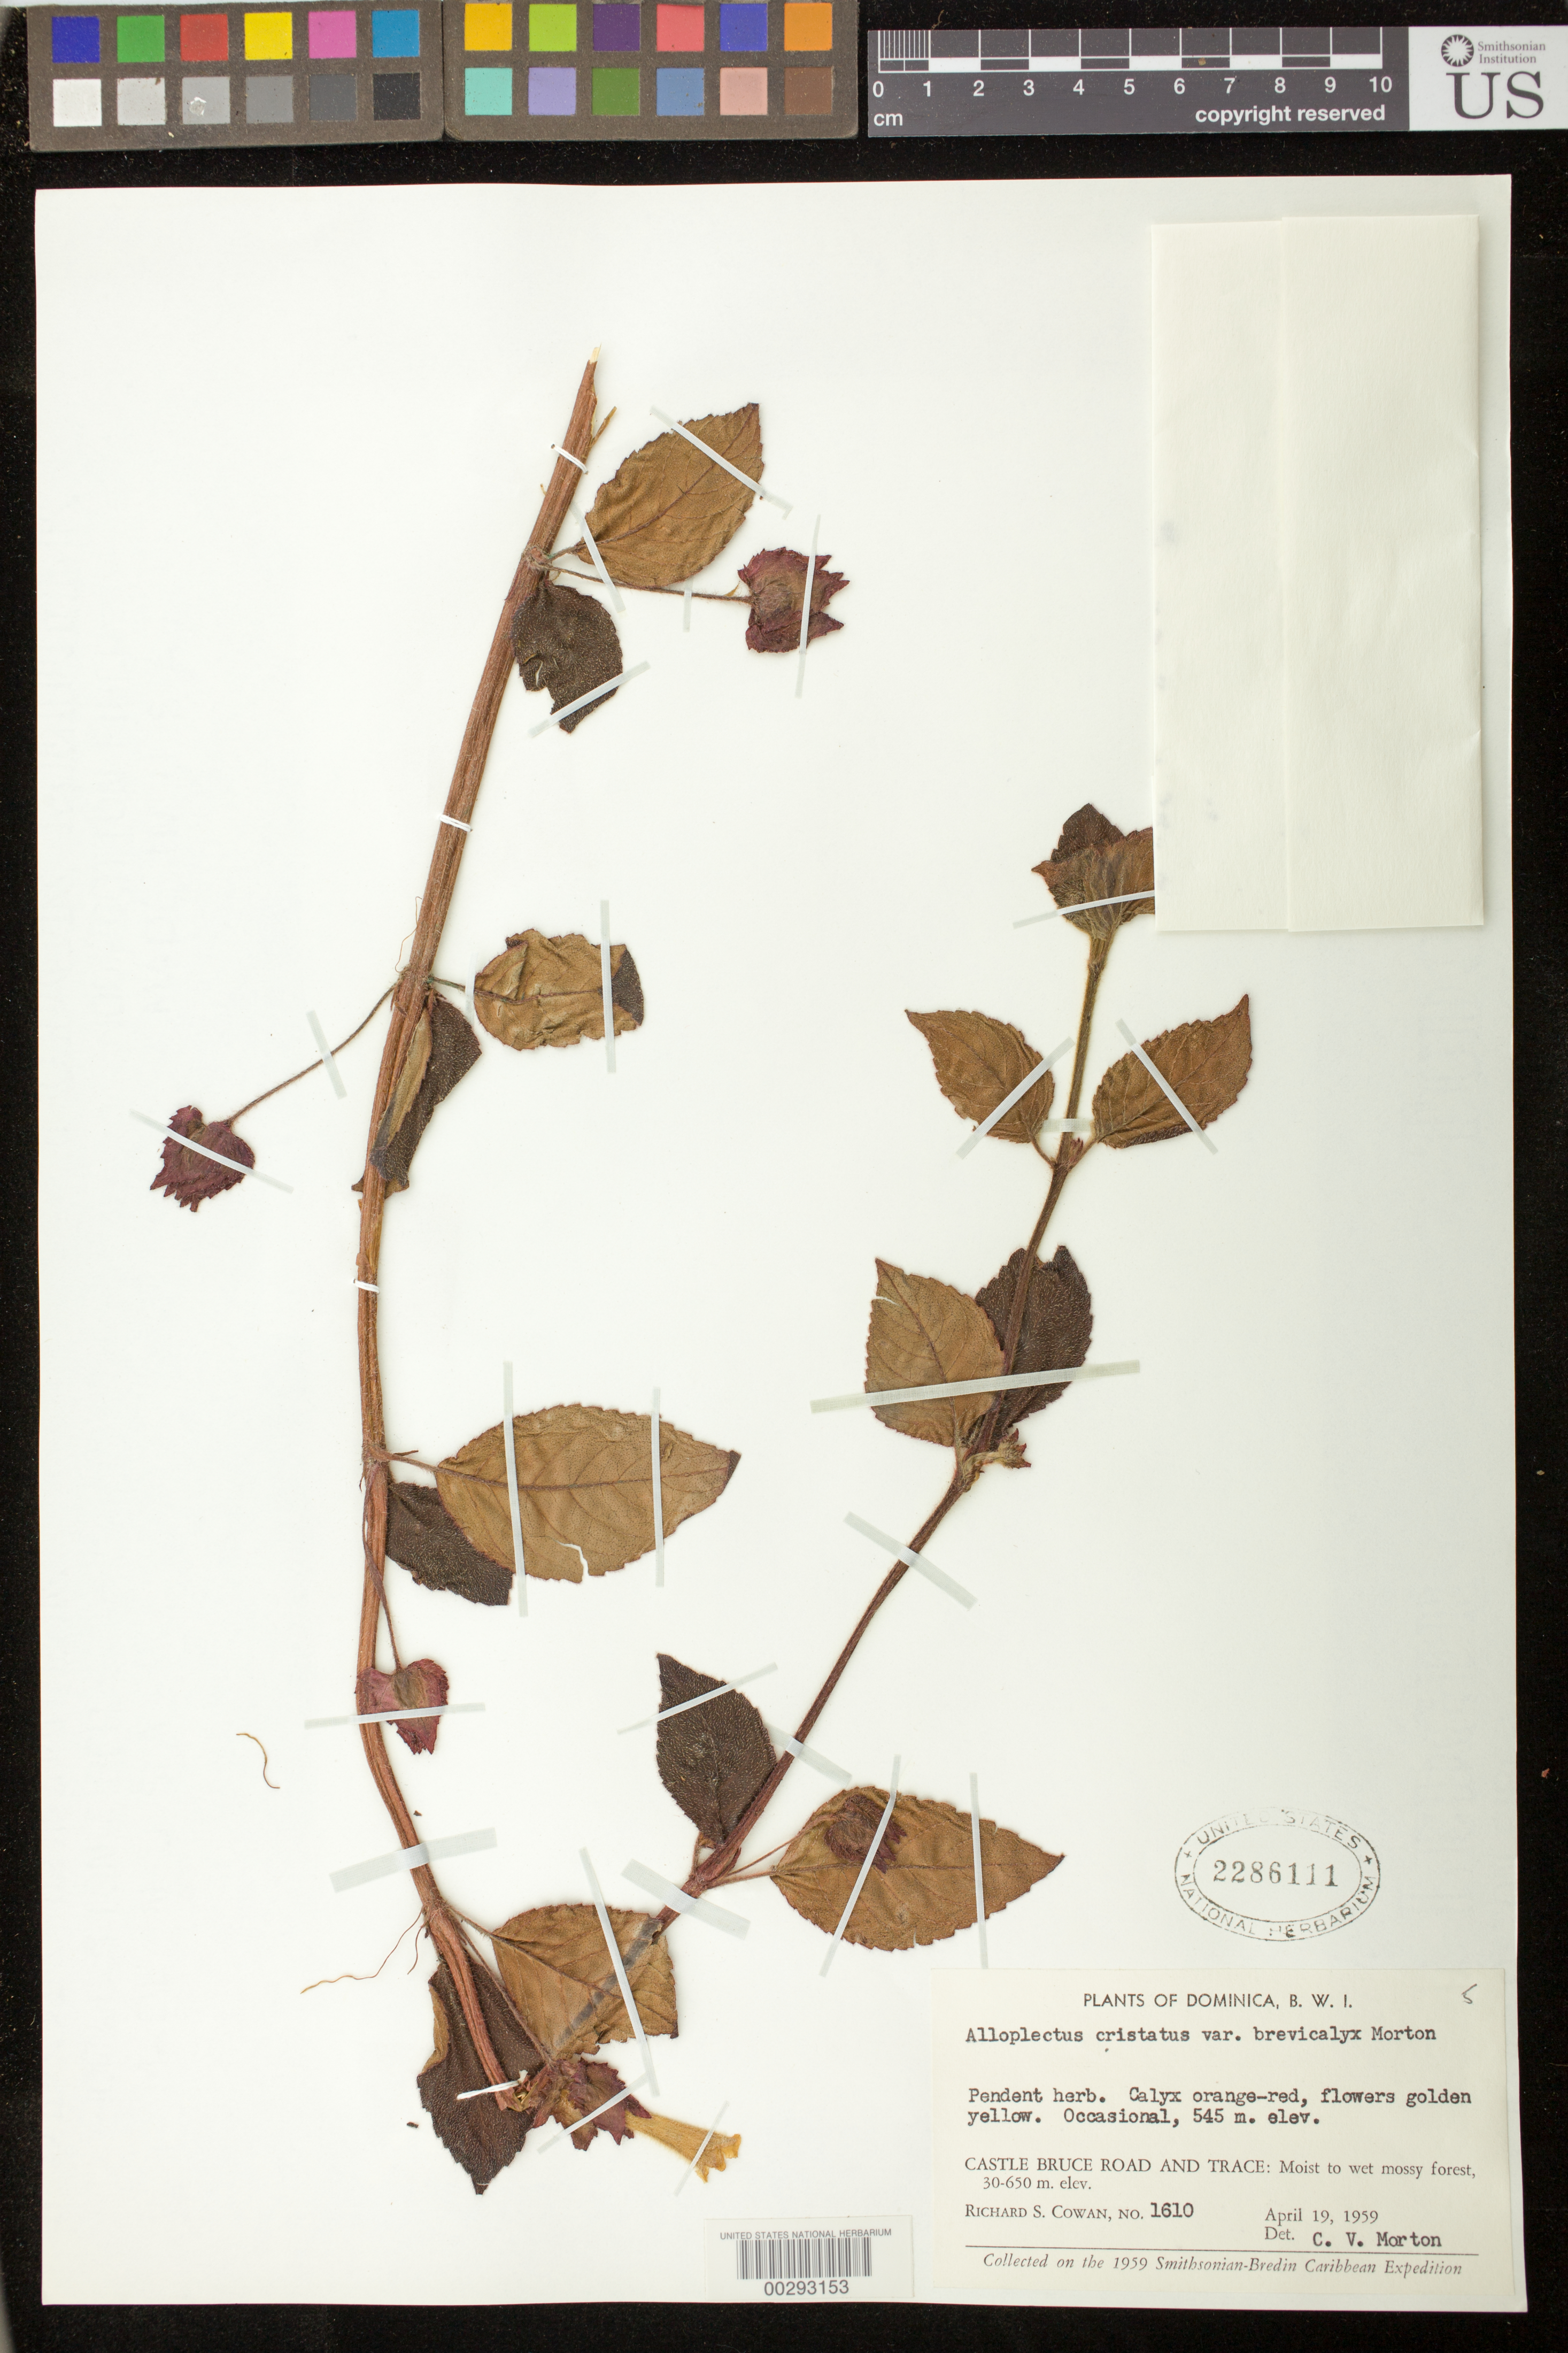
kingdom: Plantae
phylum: Tracheophyta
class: Magnoliopsida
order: Lamiales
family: Gesneriaceae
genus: Crantzia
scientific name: Crantzia cristata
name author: (L.) Scop. ex Fritsch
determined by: Clark, J. L., (SEL), The Marie Selby Botanical Garden (UNITED STATES)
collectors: R. S. Cowan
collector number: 1610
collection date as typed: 19 Apr 1959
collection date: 1959-04-19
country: Dominica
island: Dominica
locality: Castle Bruce Road and Trace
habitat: Moist to wet mossy forest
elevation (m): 545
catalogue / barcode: US 2286111